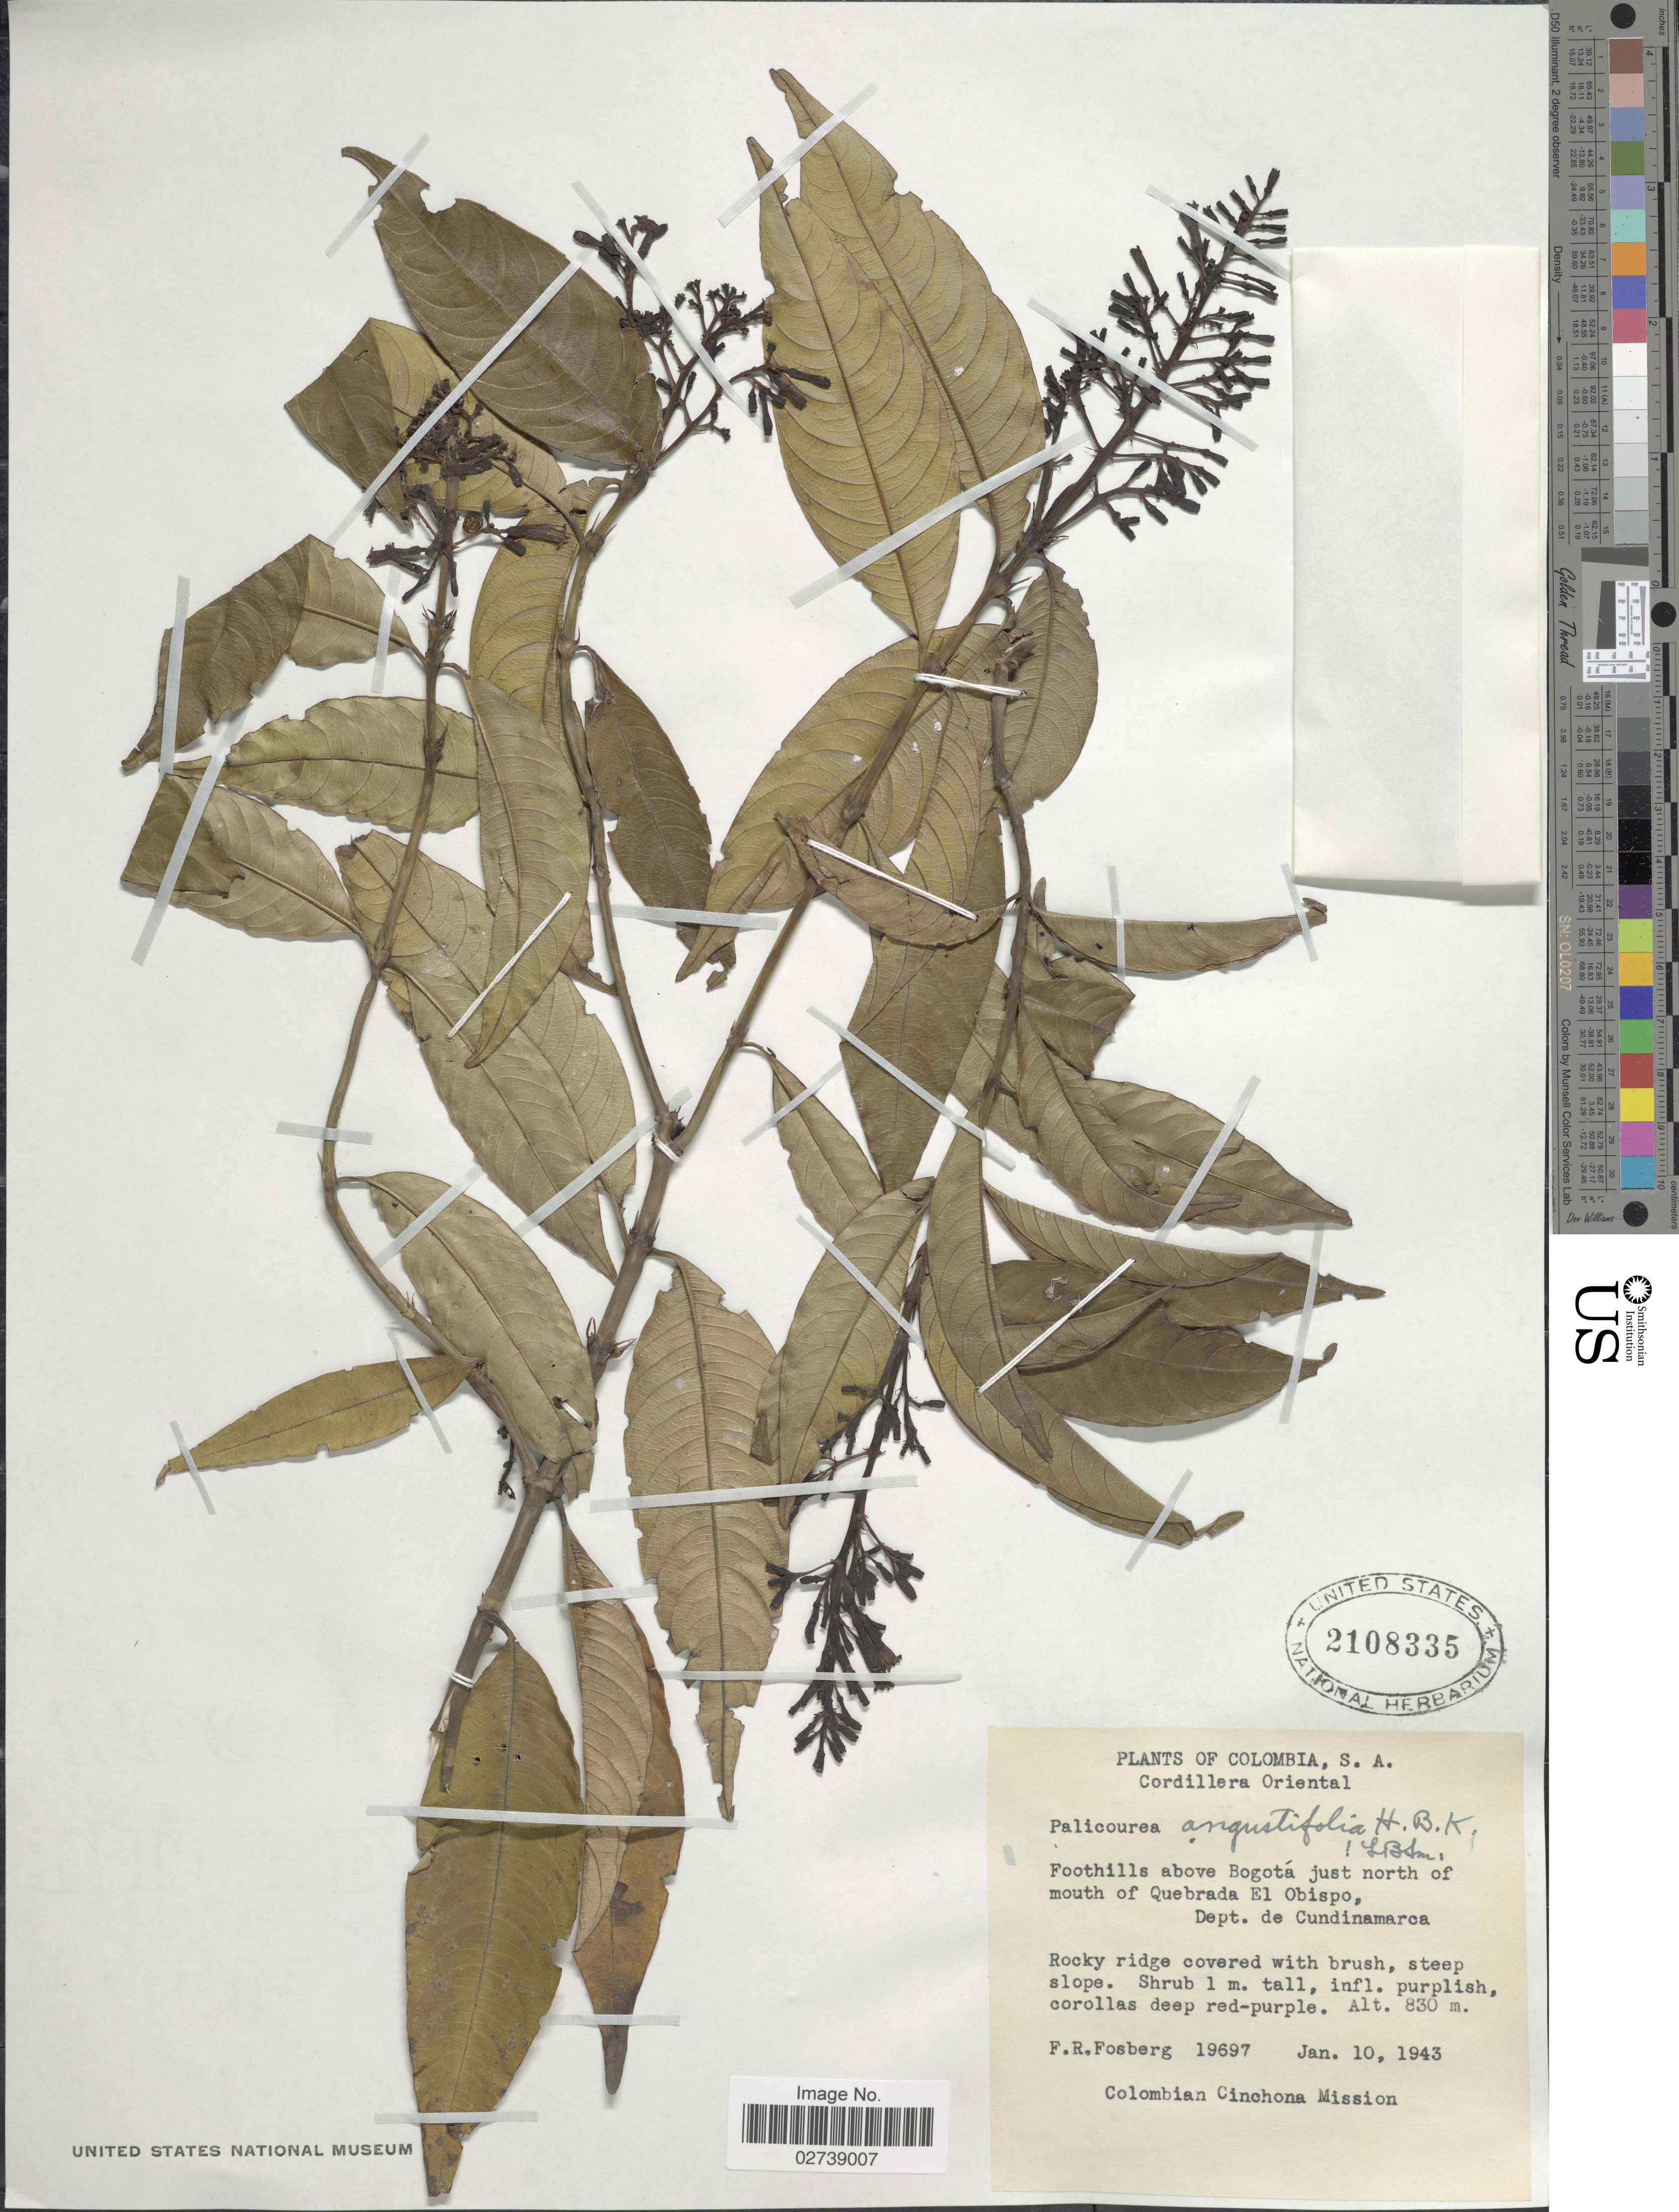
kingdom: Plantae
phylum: Tracheophyta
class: Magnoliopsida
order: Gentianales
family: Rubiaceae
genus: Palicourea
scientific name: Palicourea angustifolia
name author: Kunth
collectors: F. R. Fosberg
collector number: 19697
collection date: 1943-01-10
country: Colombia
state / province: Cundinamarca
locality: Foothills above Bogota just north of mouth of Quebrada El Obispo, Dept. de Cundinamarca.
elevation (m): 830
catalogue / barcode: US 2108335